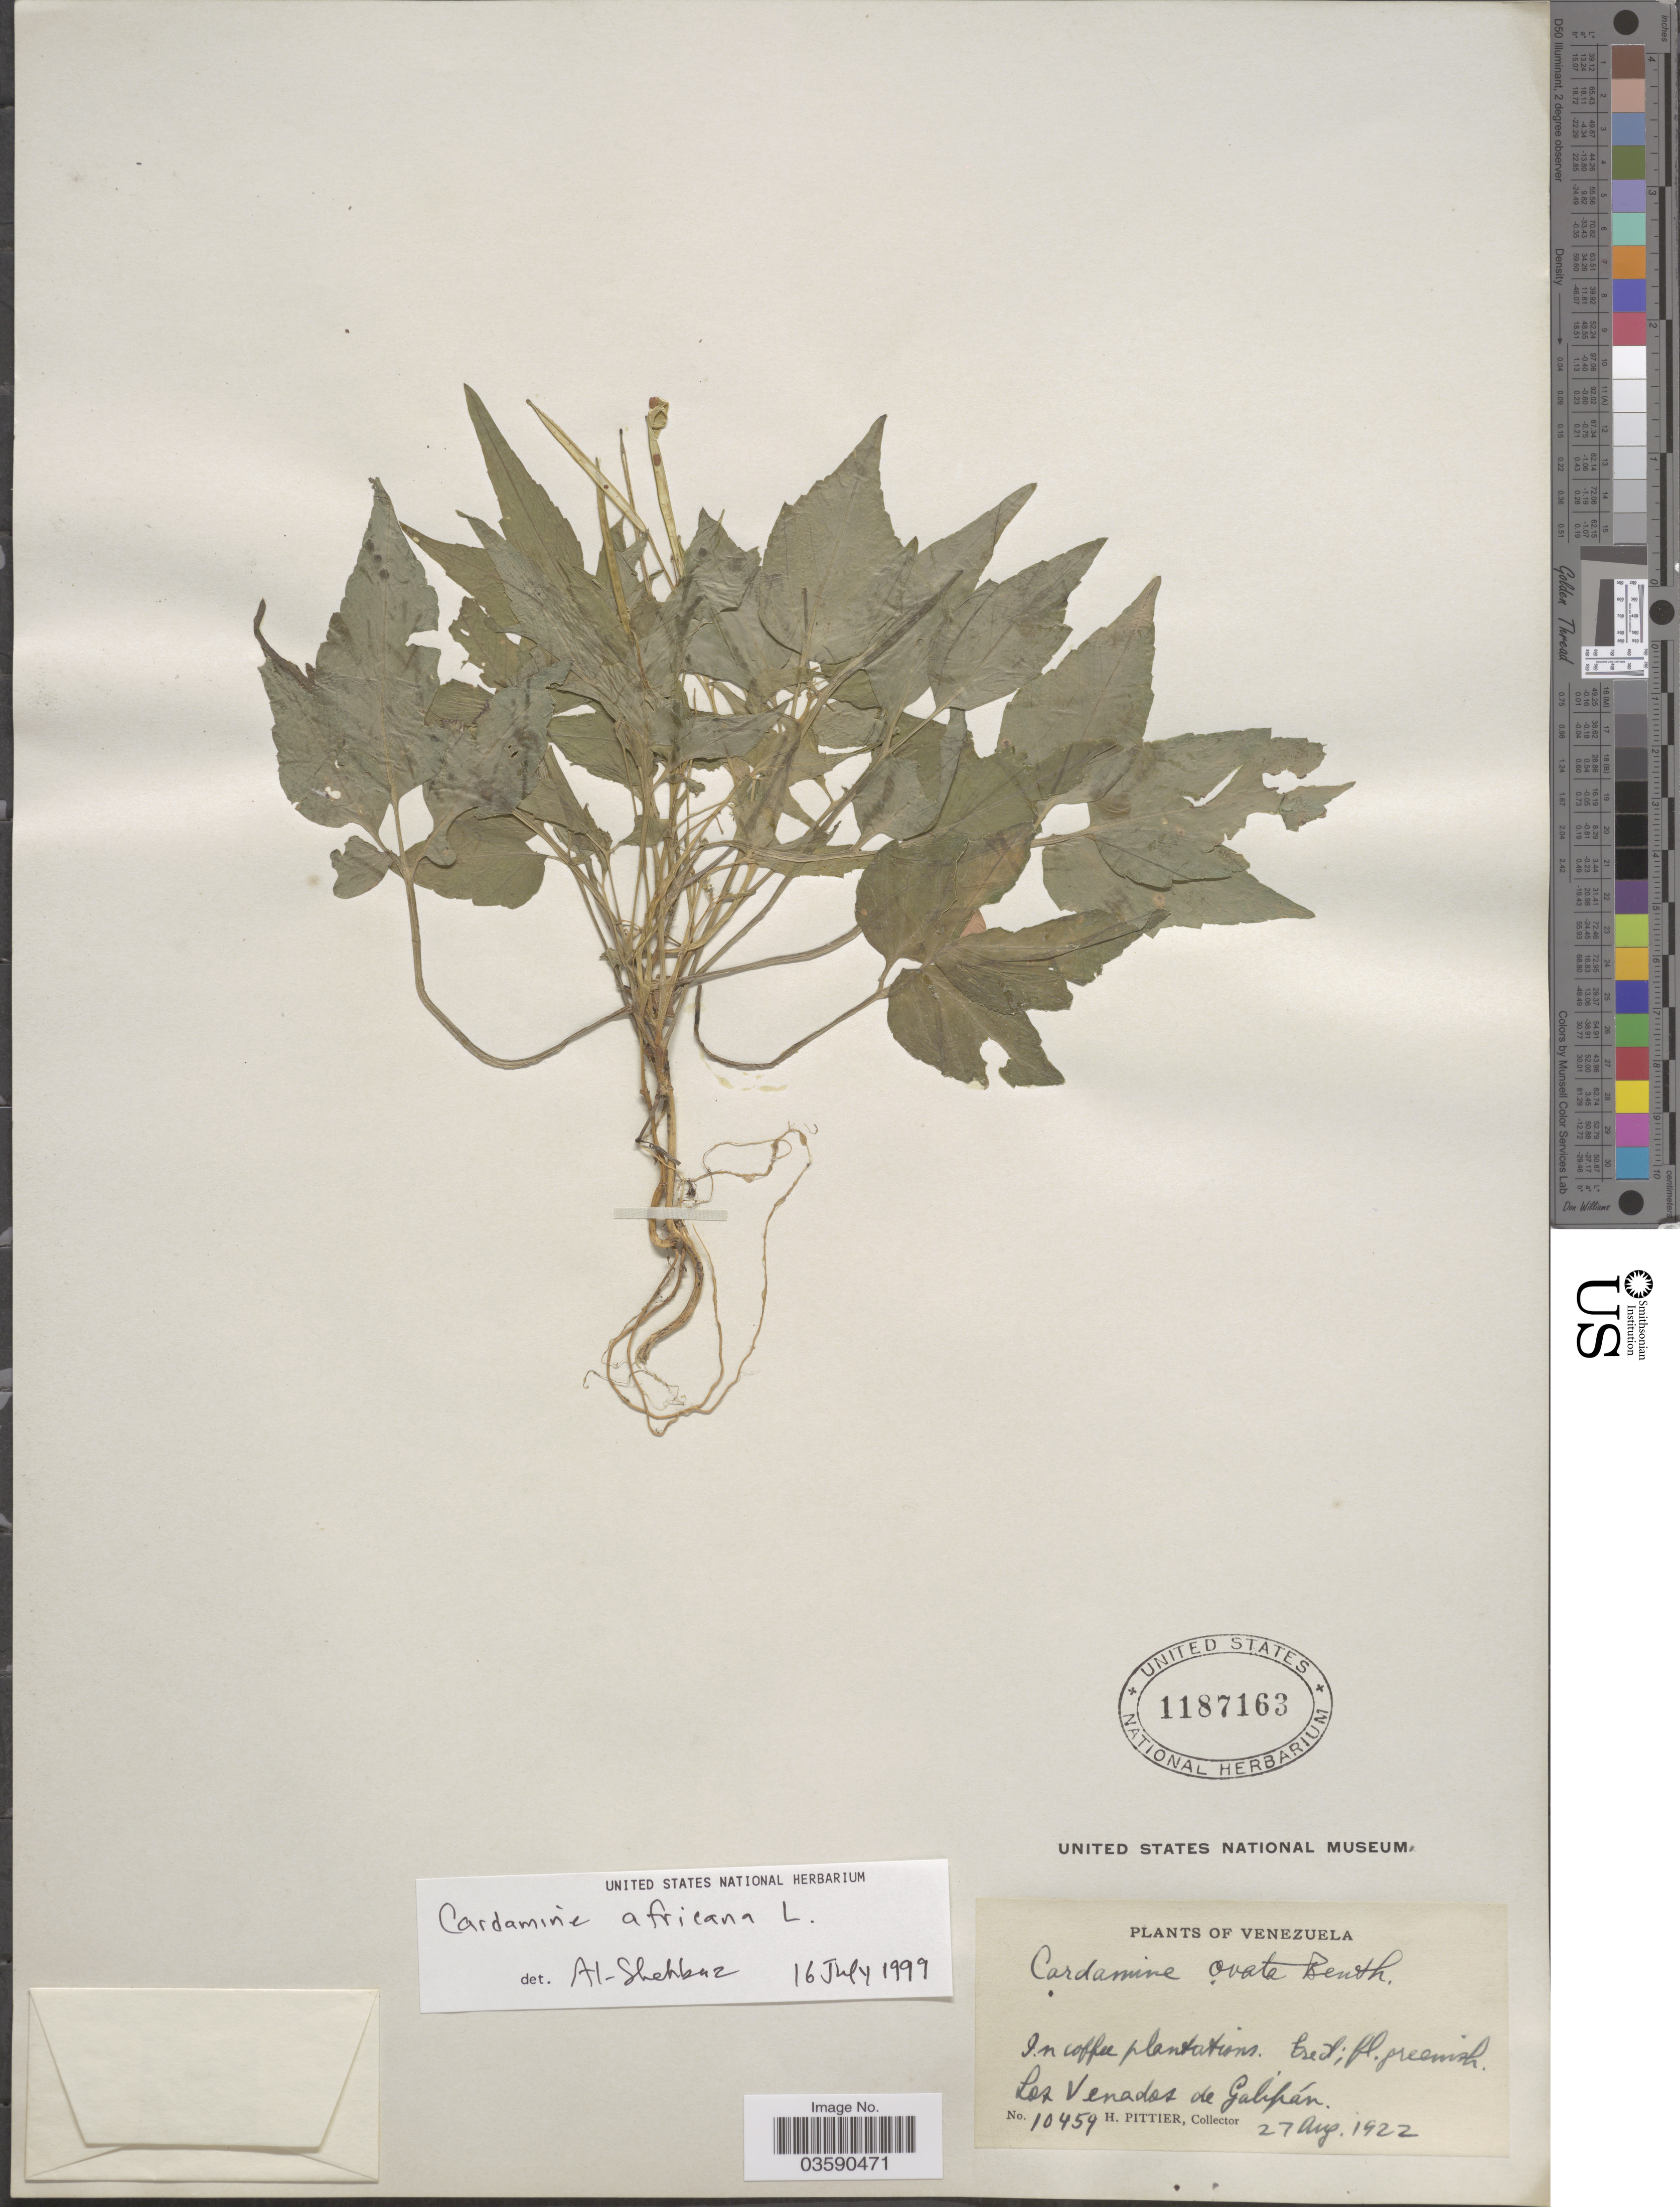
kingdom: Plantae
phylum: Tracheophyta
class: Magnoliopsida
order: Brassicales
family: Brassicaceae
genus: Cardamine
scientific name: Cardamine africana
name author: L.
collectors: H. F. Pittier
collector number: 10459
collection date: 1922-08-27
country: Venezuela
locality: Los Venados de Galipán.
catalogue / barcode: US 1187163